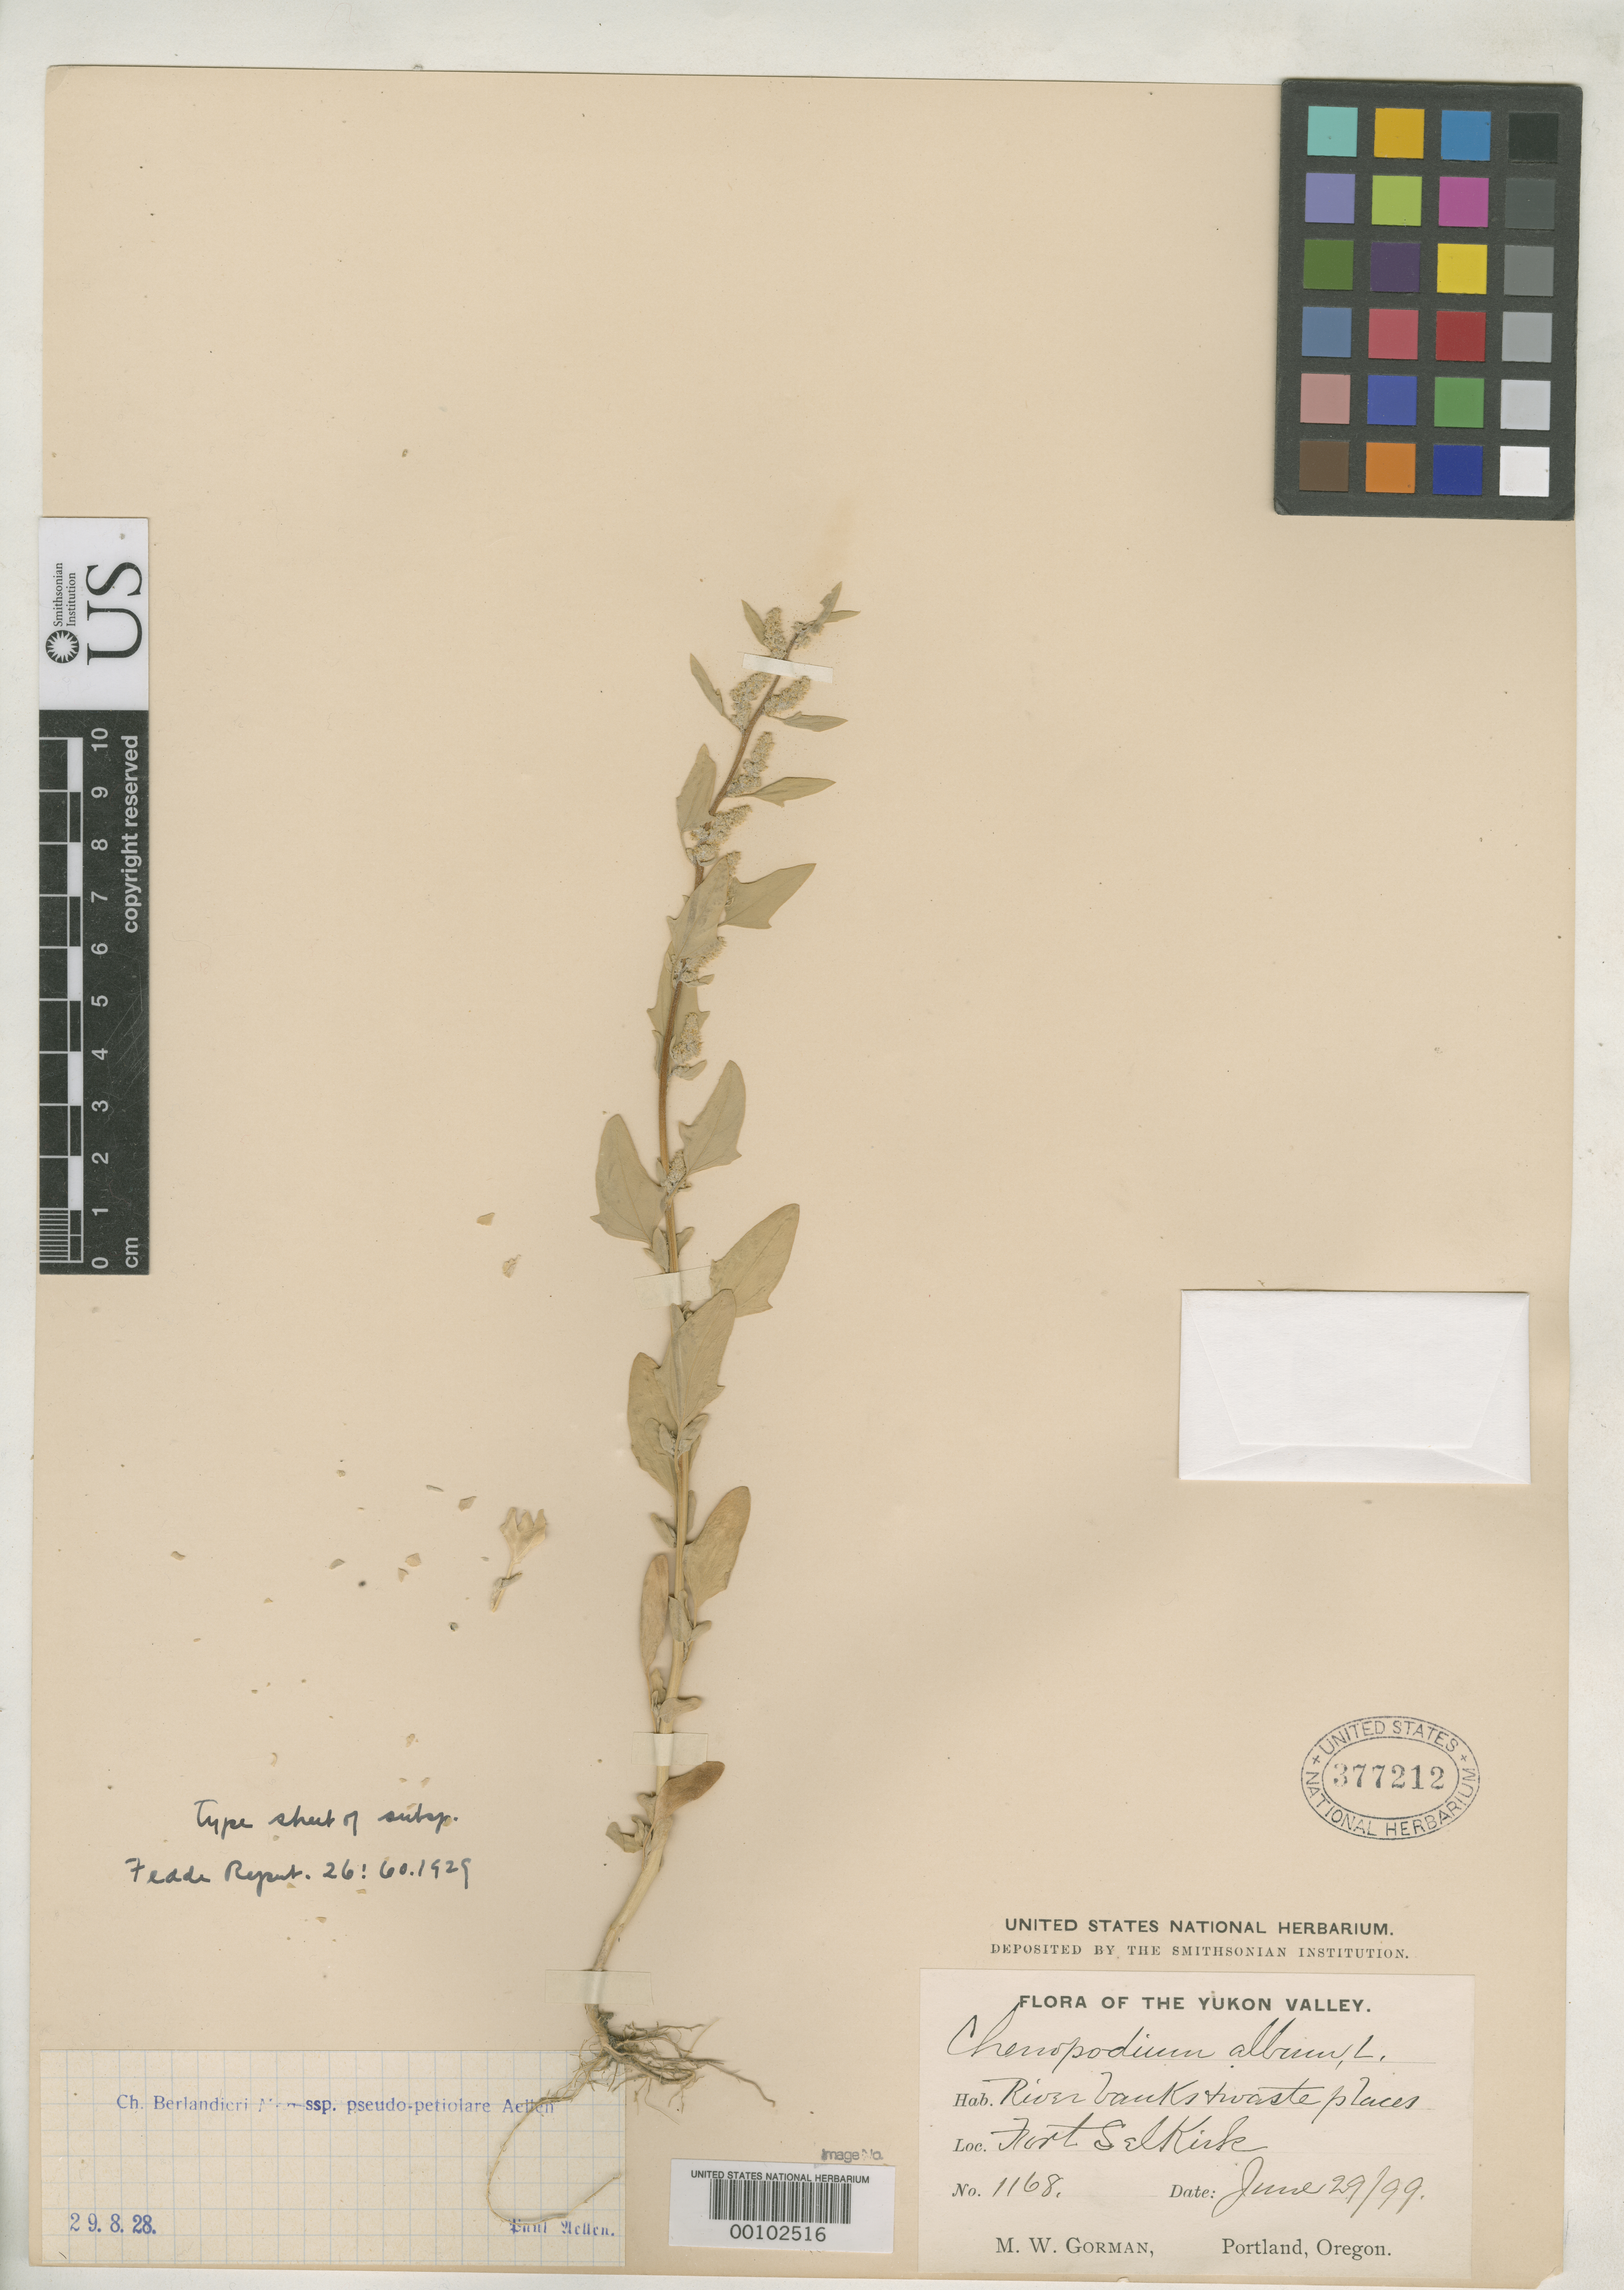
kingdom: Plantae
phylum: Tracheophyta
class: Magnoliopsida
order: Caryophyllales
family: Amaranthaceae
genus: Chenopodium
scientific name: Chenopodium berlandieri subsp. pseudopetiolare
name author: Aellen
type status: Syntype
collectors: M. W. Gorman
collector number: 1168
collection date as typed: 29 Jun 1899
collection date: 1899-06-29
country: United States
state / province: Oregon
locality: Fort Selkirk.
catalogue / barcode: US 377212